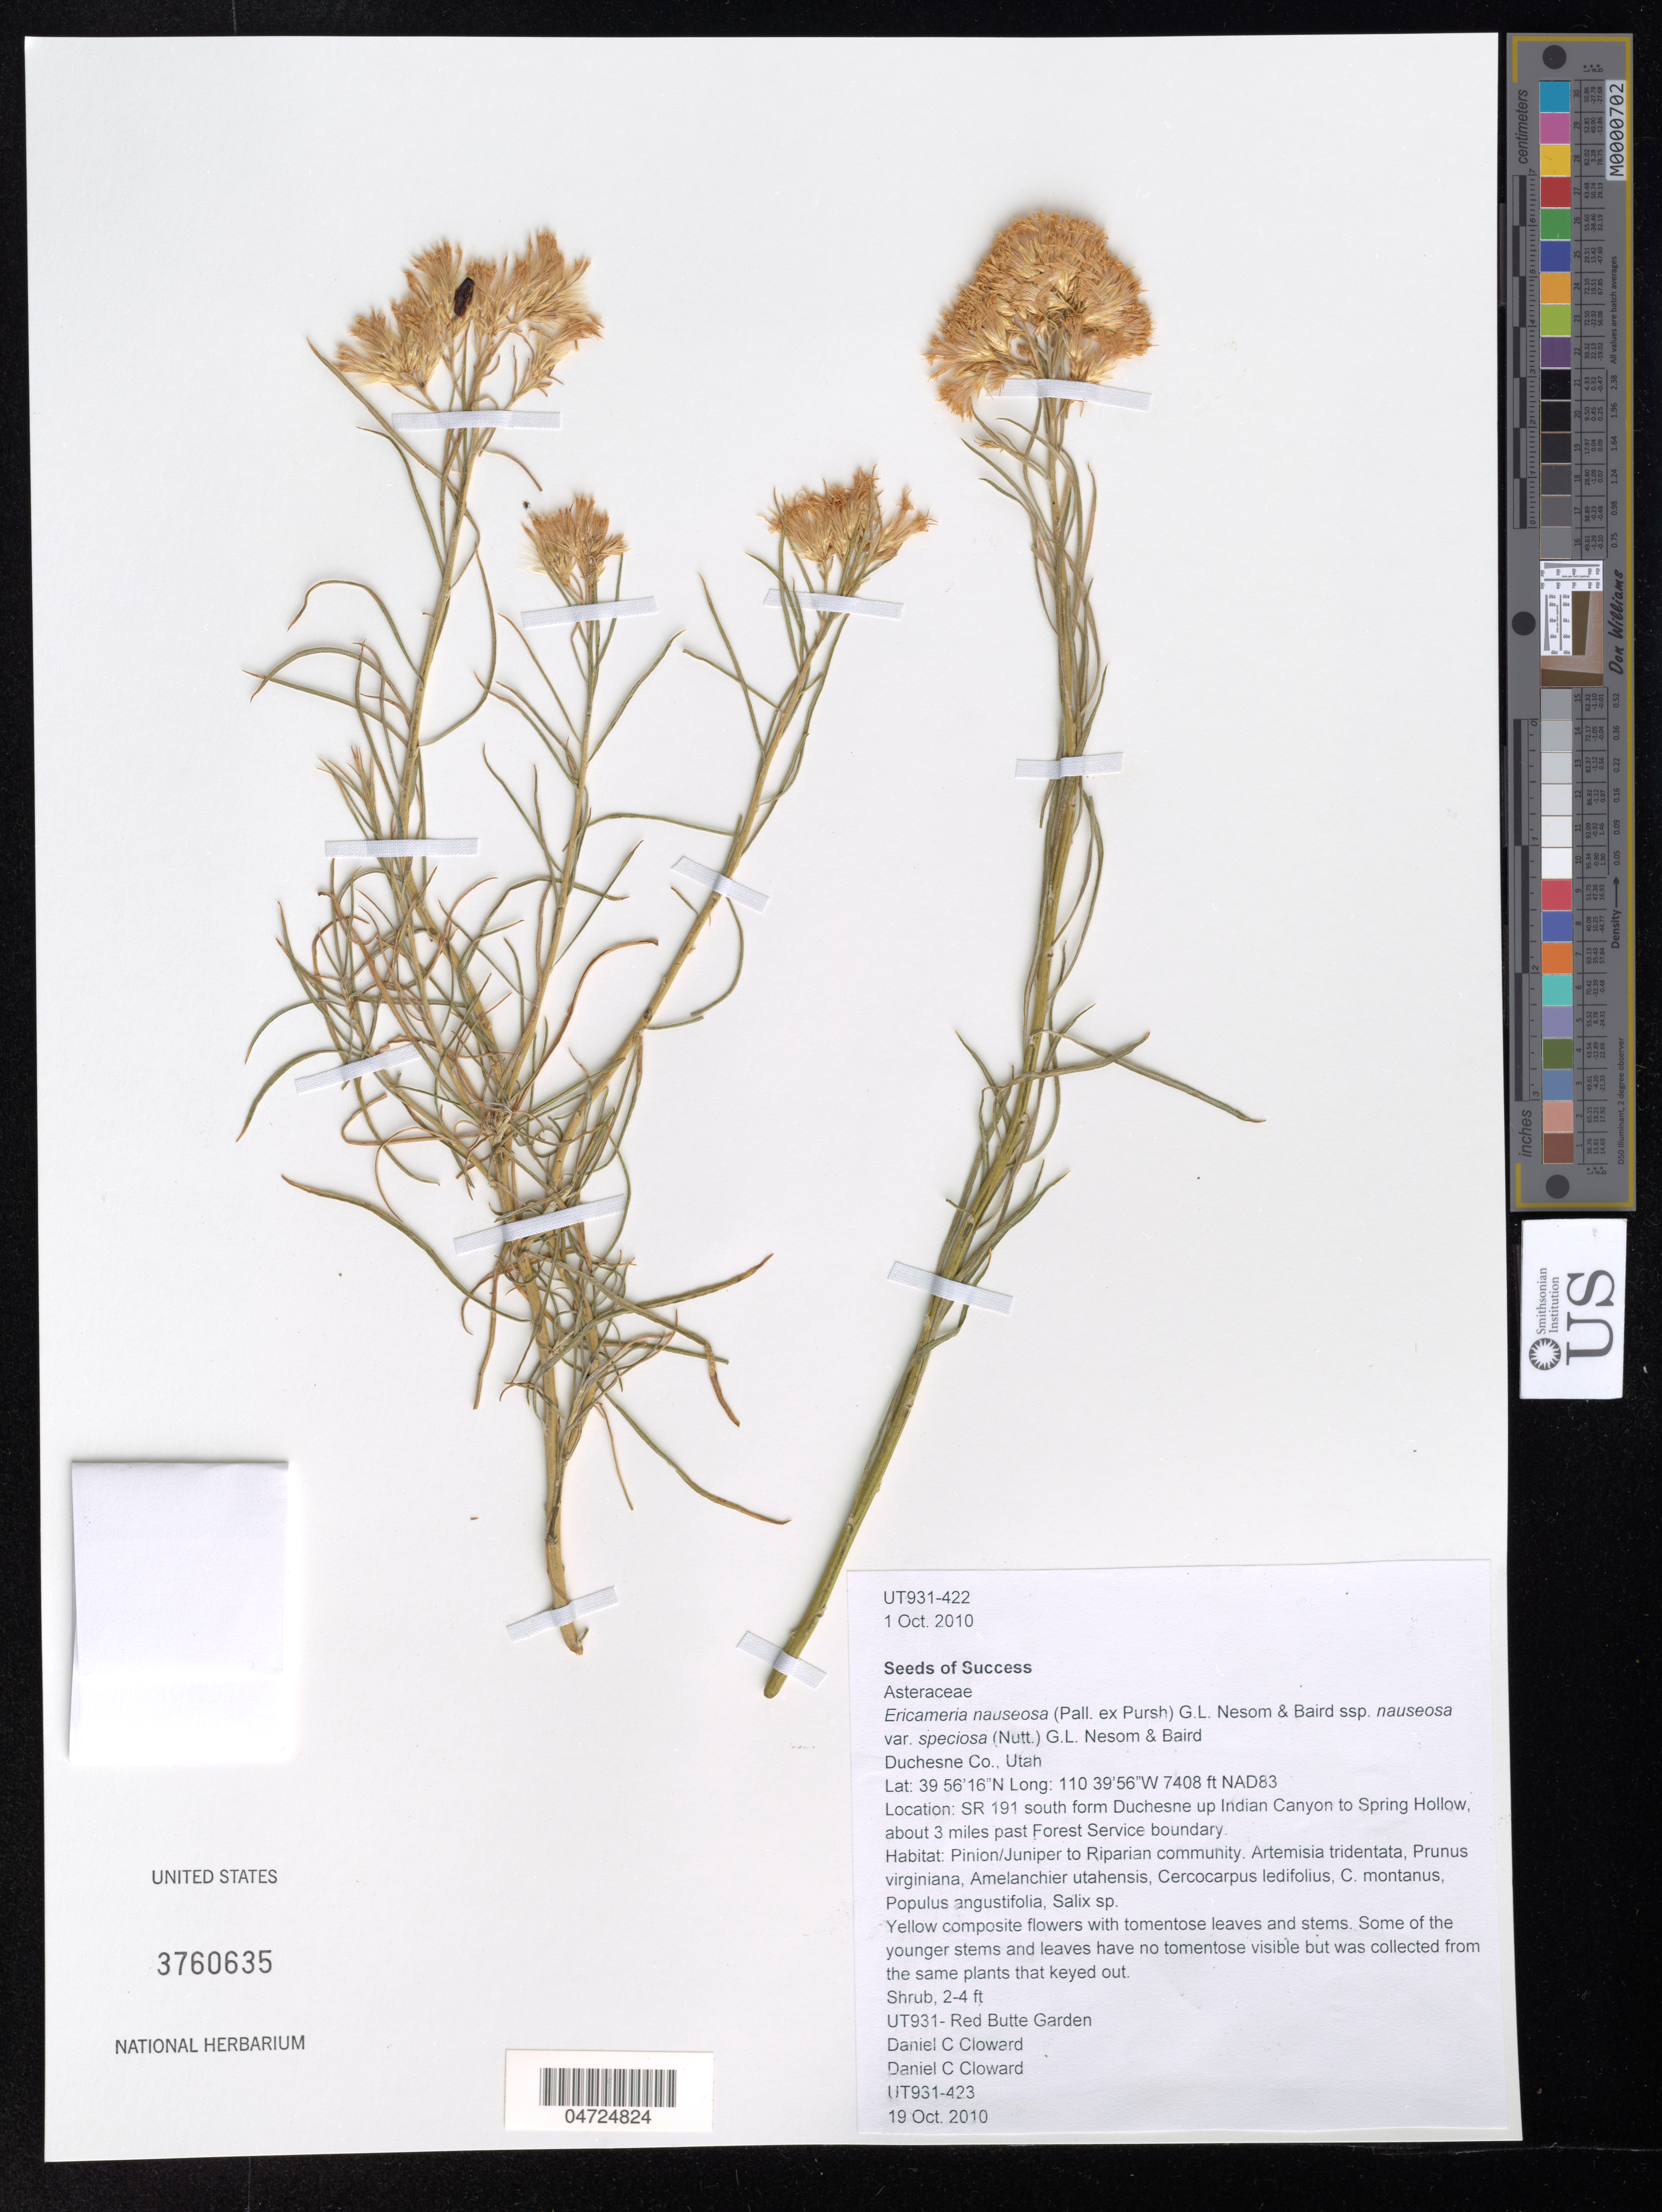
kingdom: Plantae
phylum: Tracheophyta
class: Magnoliopsida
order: Asterales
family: Asteraceae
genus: Ericameria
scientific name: Ericameria nauseosa var. nauseosa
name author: (Pall. ex Pursh) G.L. Nesom & G.I. Baird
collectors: D. Cloward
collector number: UT931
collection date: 2010-10-19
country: United States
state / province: Utah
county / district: Duchesne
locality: Duchesne Co. SR 191 south from Duchesne up Indian Canyon to Spring Hollow, about 3 miles past Forest Service boundary. NAD83.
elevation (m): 2258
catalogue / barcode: US 3760635